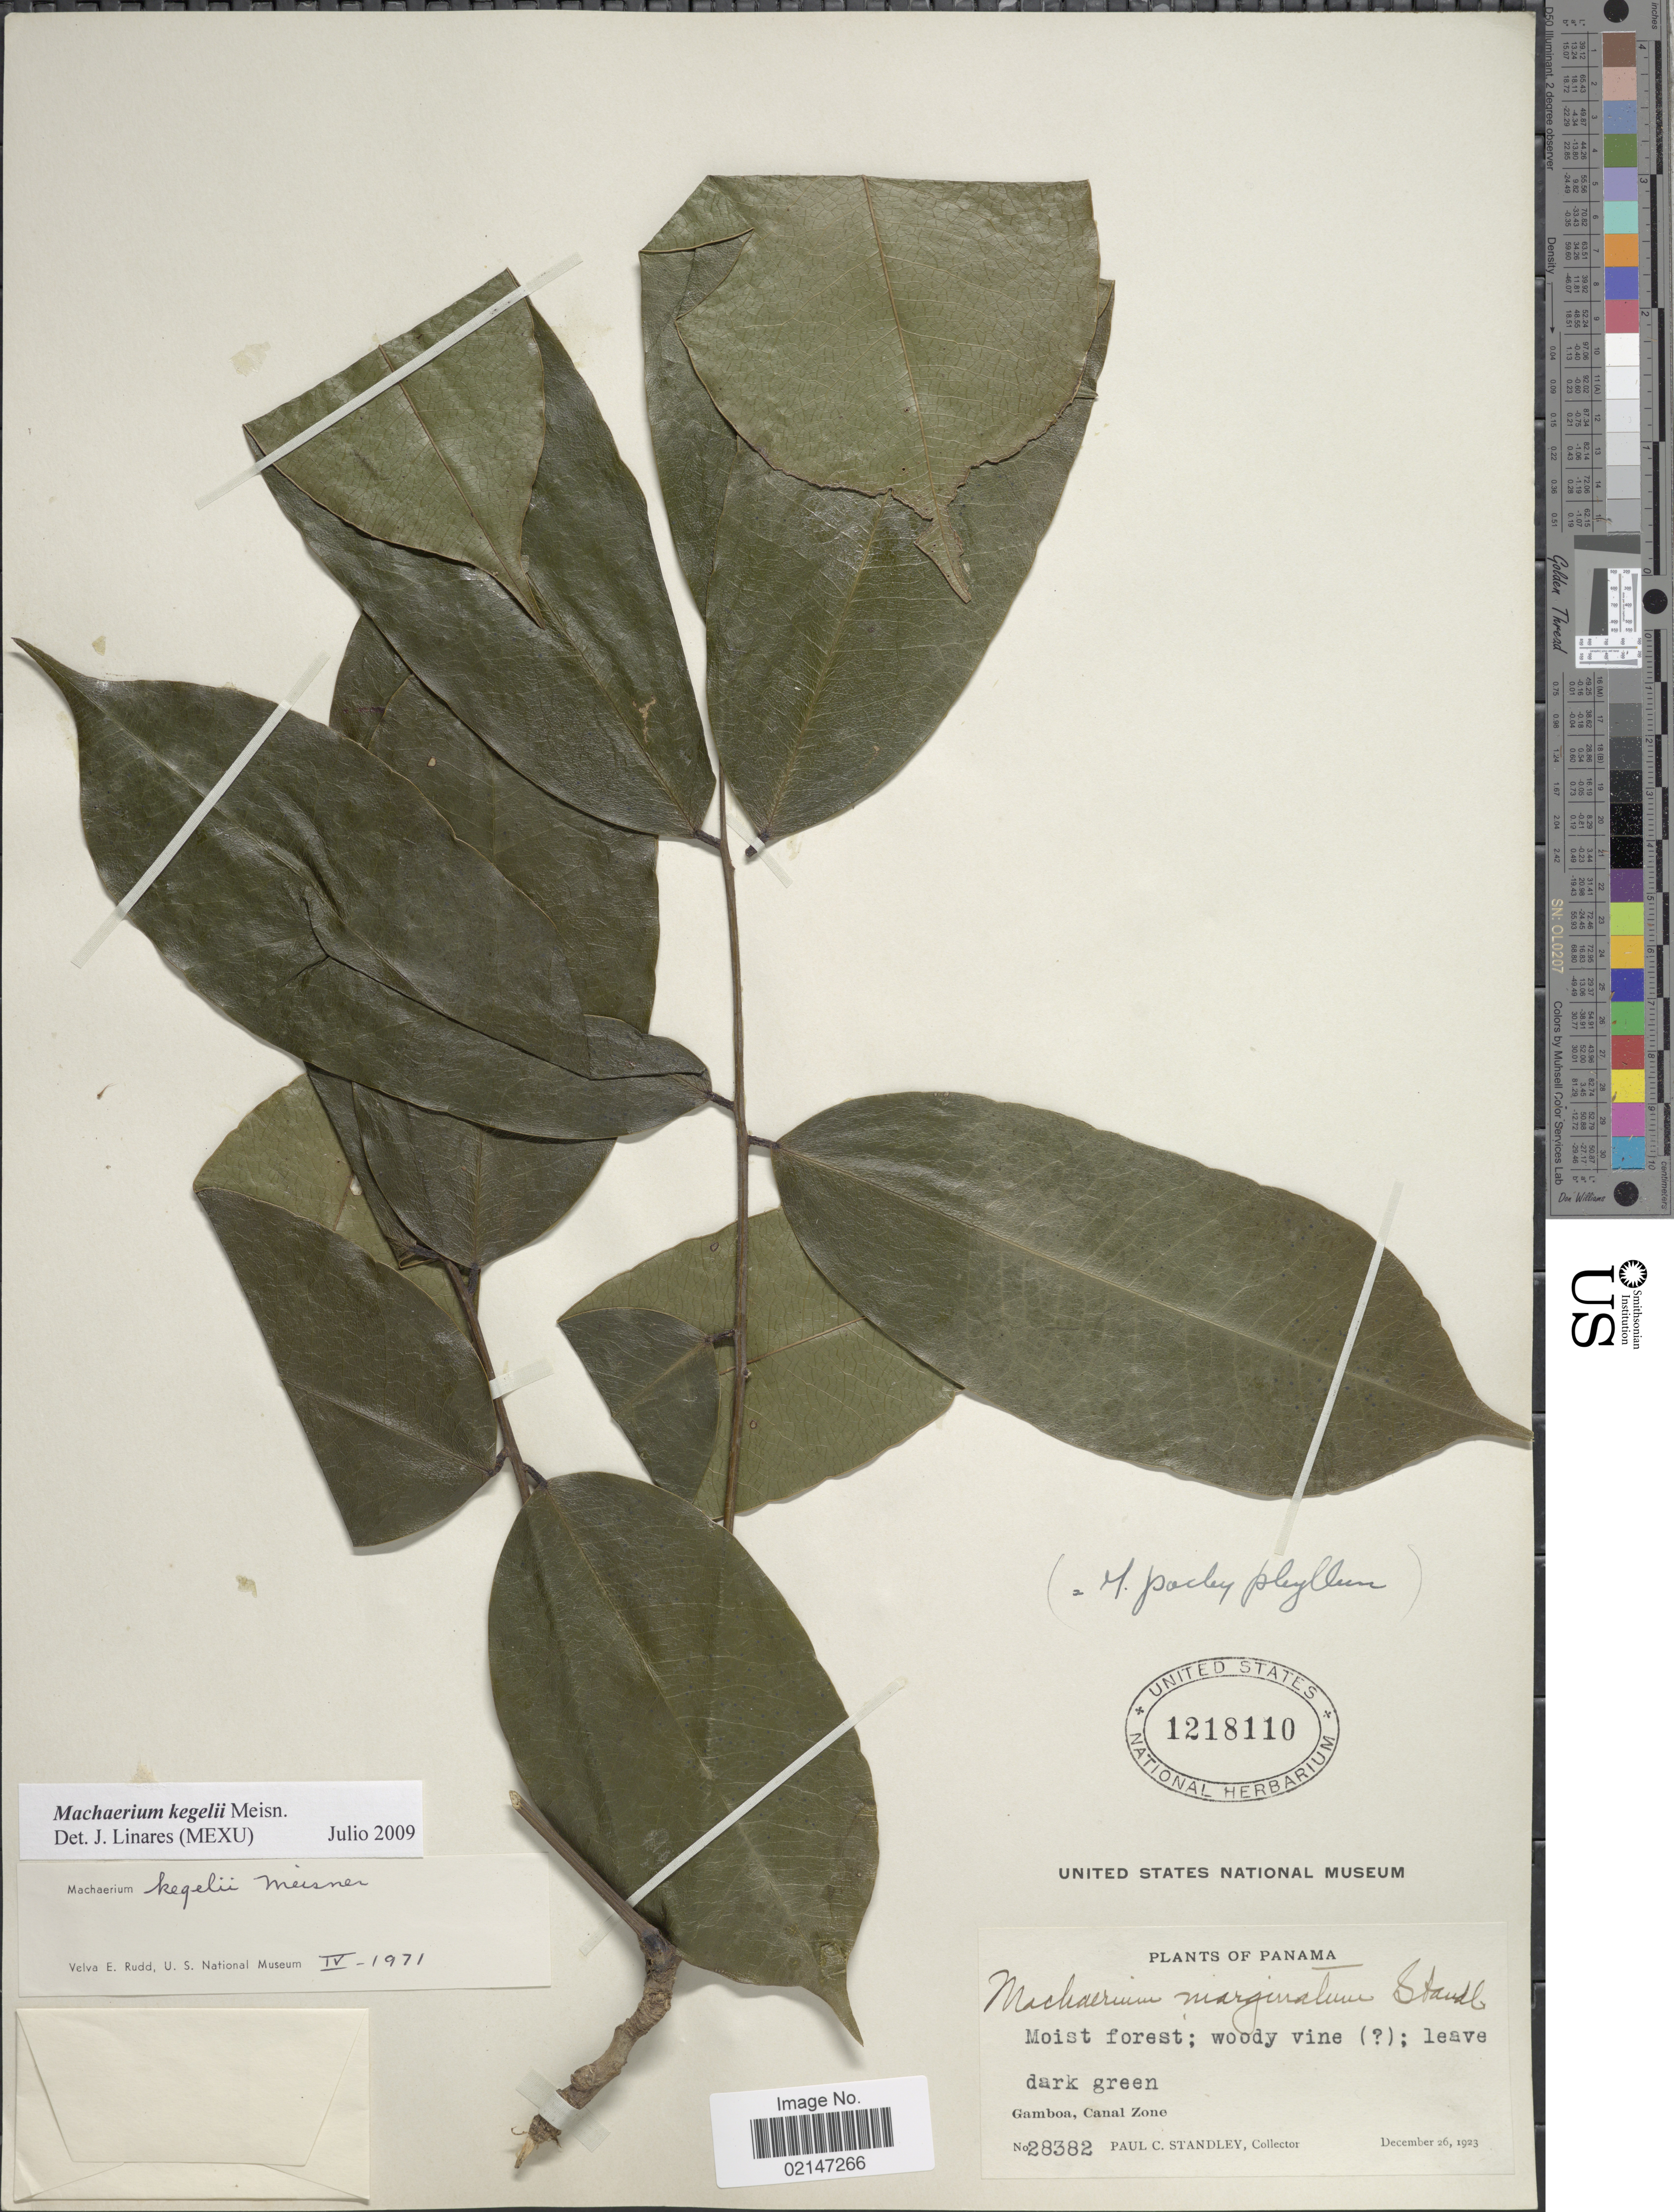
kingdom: Plantae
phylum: Tracheophyta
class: Magnoliopsida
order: Fabales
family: Fabaceae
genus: Machaerium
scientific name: Machaerium kegelii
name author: Meisn.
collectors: P. C. Standley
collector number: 28382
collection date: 1923-12-26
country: Panama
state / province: Colón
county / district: Canal Zone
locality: Moist forest; woody vine, Gamboa, Canal Zone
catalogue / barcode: US 1218110